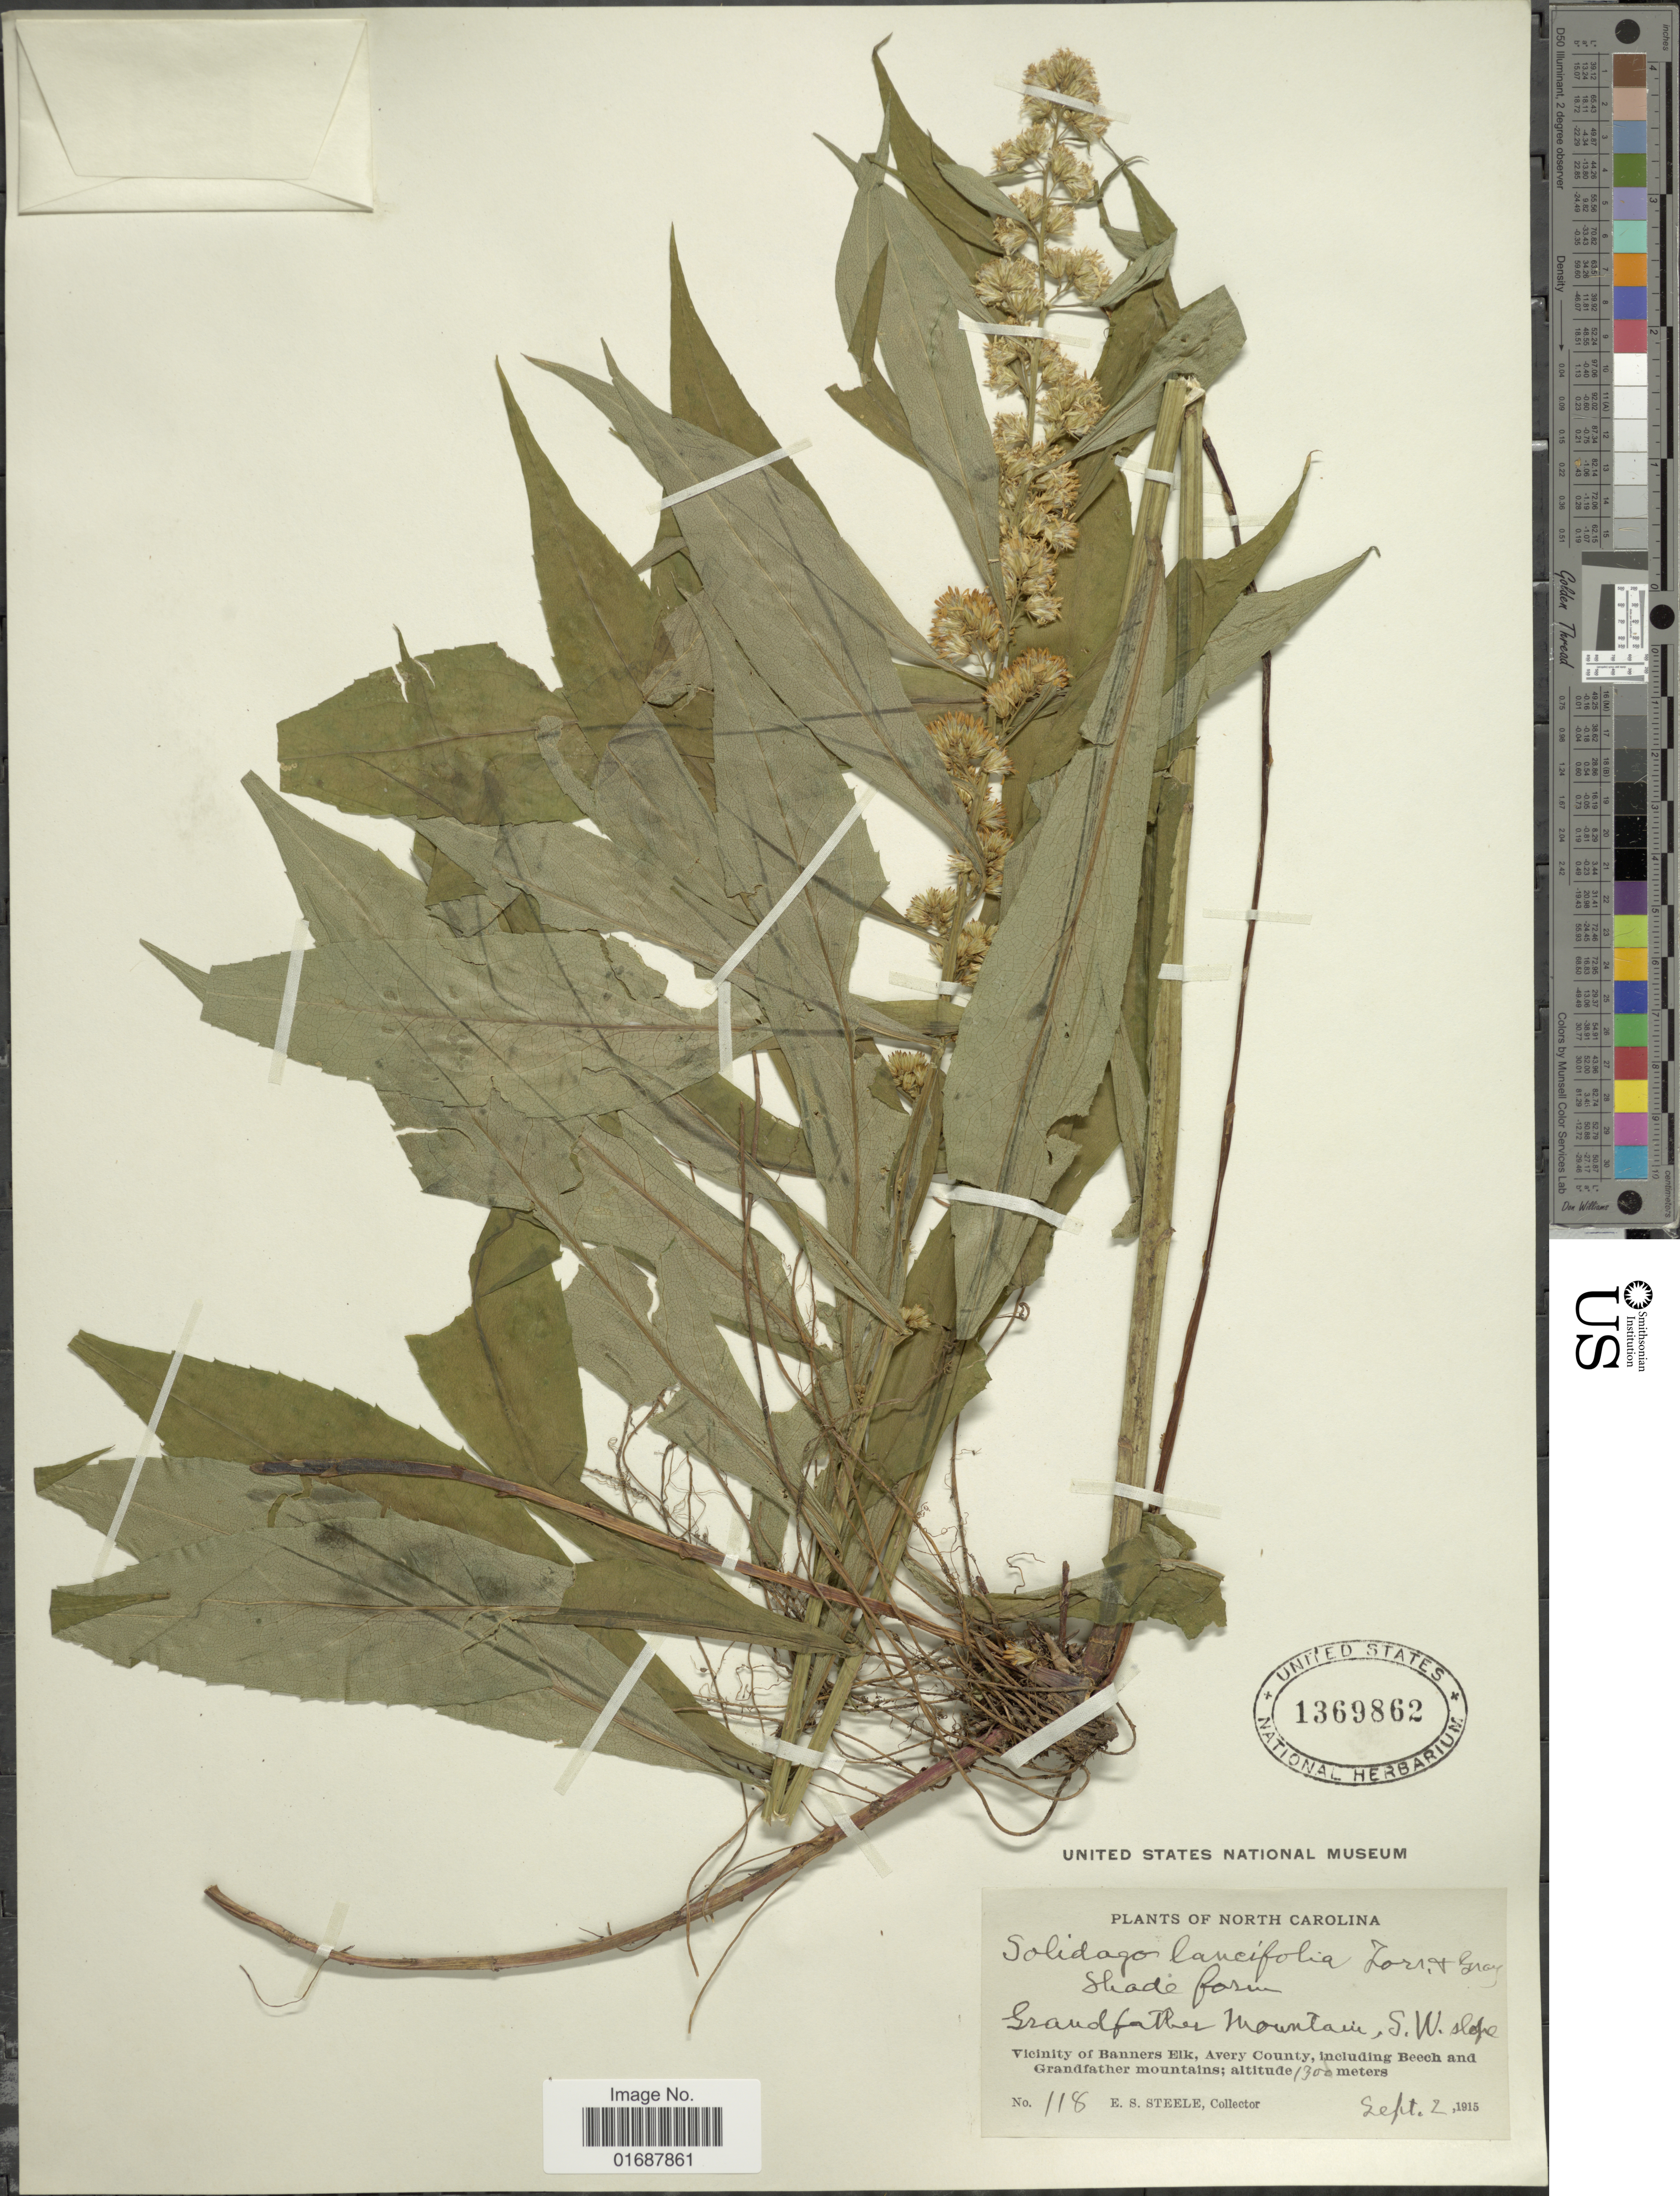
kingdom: Plantae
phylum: Tracheophyta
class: Magnoliopsida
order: Asterales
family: Asteraceae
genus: Solidago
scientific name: Solidago lancifolia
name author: (Torr. & A. Gray) Chapman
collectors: E. Steele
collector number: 118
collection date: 1915-09-02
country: United States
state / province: North Carolina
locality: Grandfather Mountain, S.W. slope.Vicinity of Banners Elk, Avery County, including Beech and Grandfather mountains.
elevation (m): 1300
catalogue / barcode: US 1369862